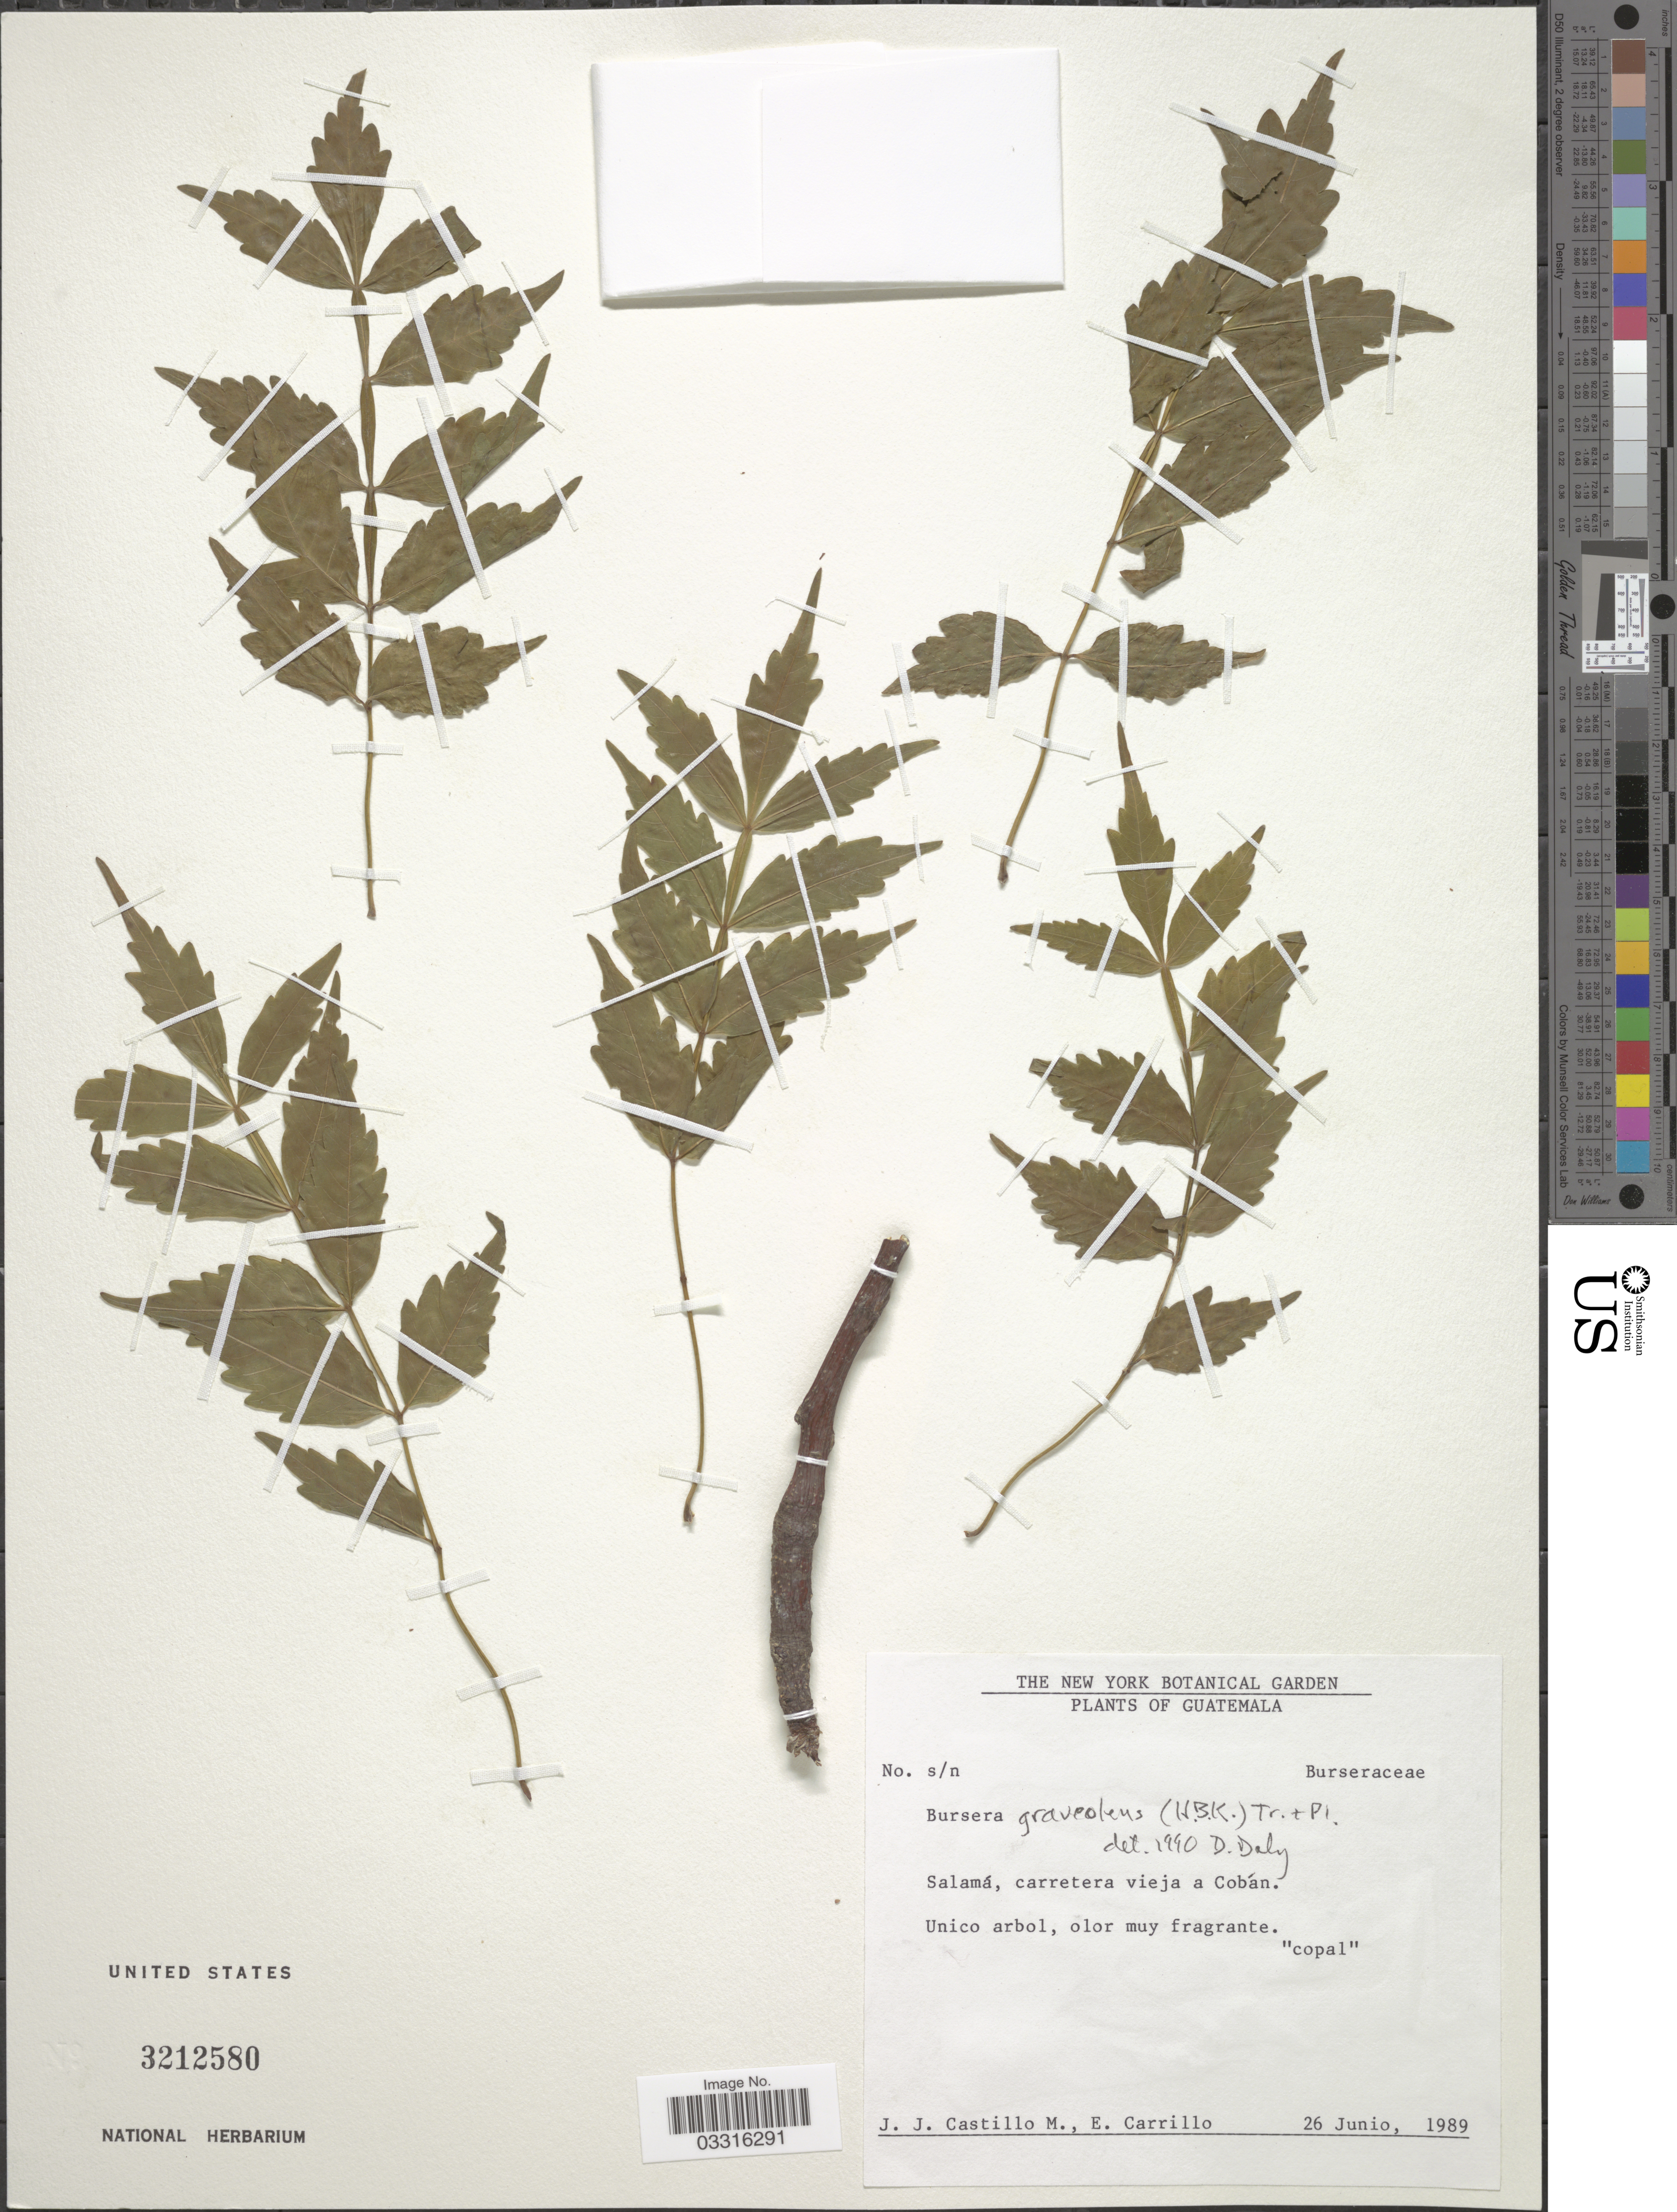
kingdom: Plantae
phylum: Tracheophyta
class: Magnoliopsida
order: Sapindales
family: Burseraceae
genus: Bursera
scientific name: Bursera graveolens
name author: (Kunth) Triana & Planch.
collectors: J. Castillo & E. Carrillo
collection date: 1989-06-26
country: Guatemala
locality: Salamá, carretera vieja a Cobán.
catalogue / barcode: US 3212580